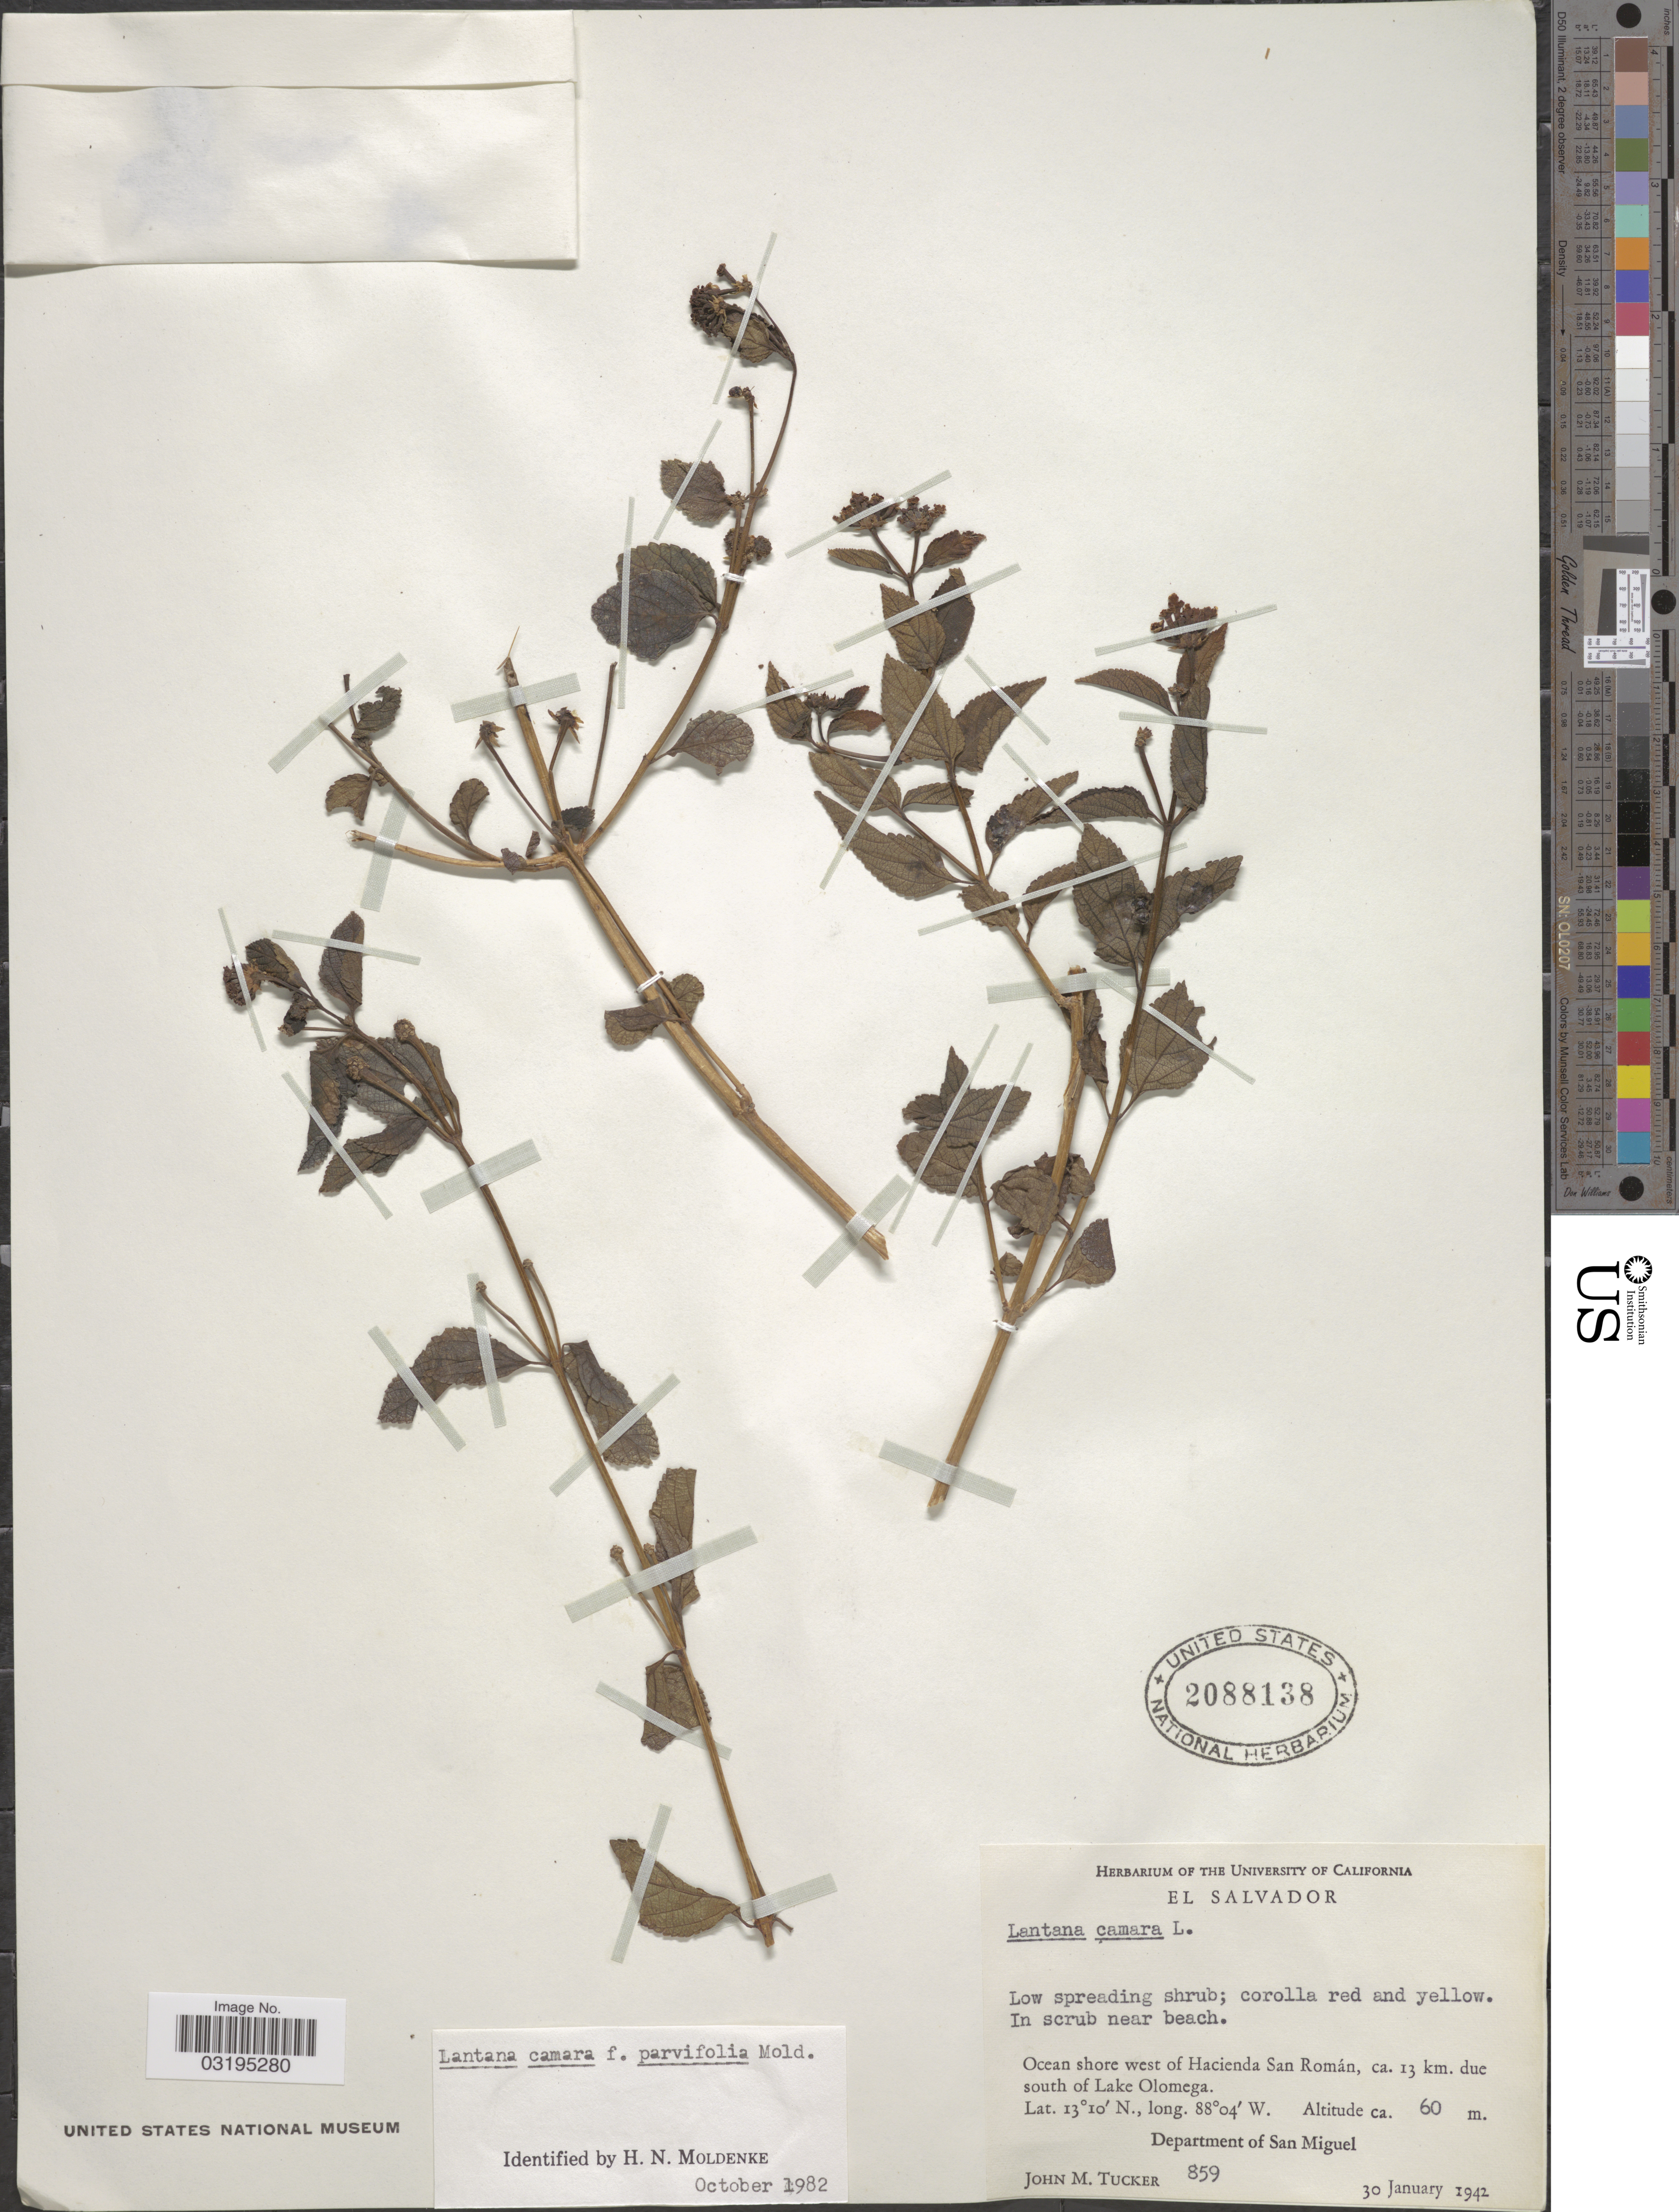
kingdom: Plantae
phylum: Tracheophyta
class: Magnoliopsida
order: Lamiales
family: Verbenaceae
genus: Lantana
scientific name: Lantana camara f. parvifolia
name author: Moldenke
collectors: J. M. Tucker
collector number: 859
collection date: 1942-01-30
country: El Salvador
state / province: San Miguel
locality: Ocean shore west of Hacienda San Román, ca. 13 km. due south of Lake Olomega. Department of San Miguel.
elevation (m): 60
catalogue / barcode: US 2088138